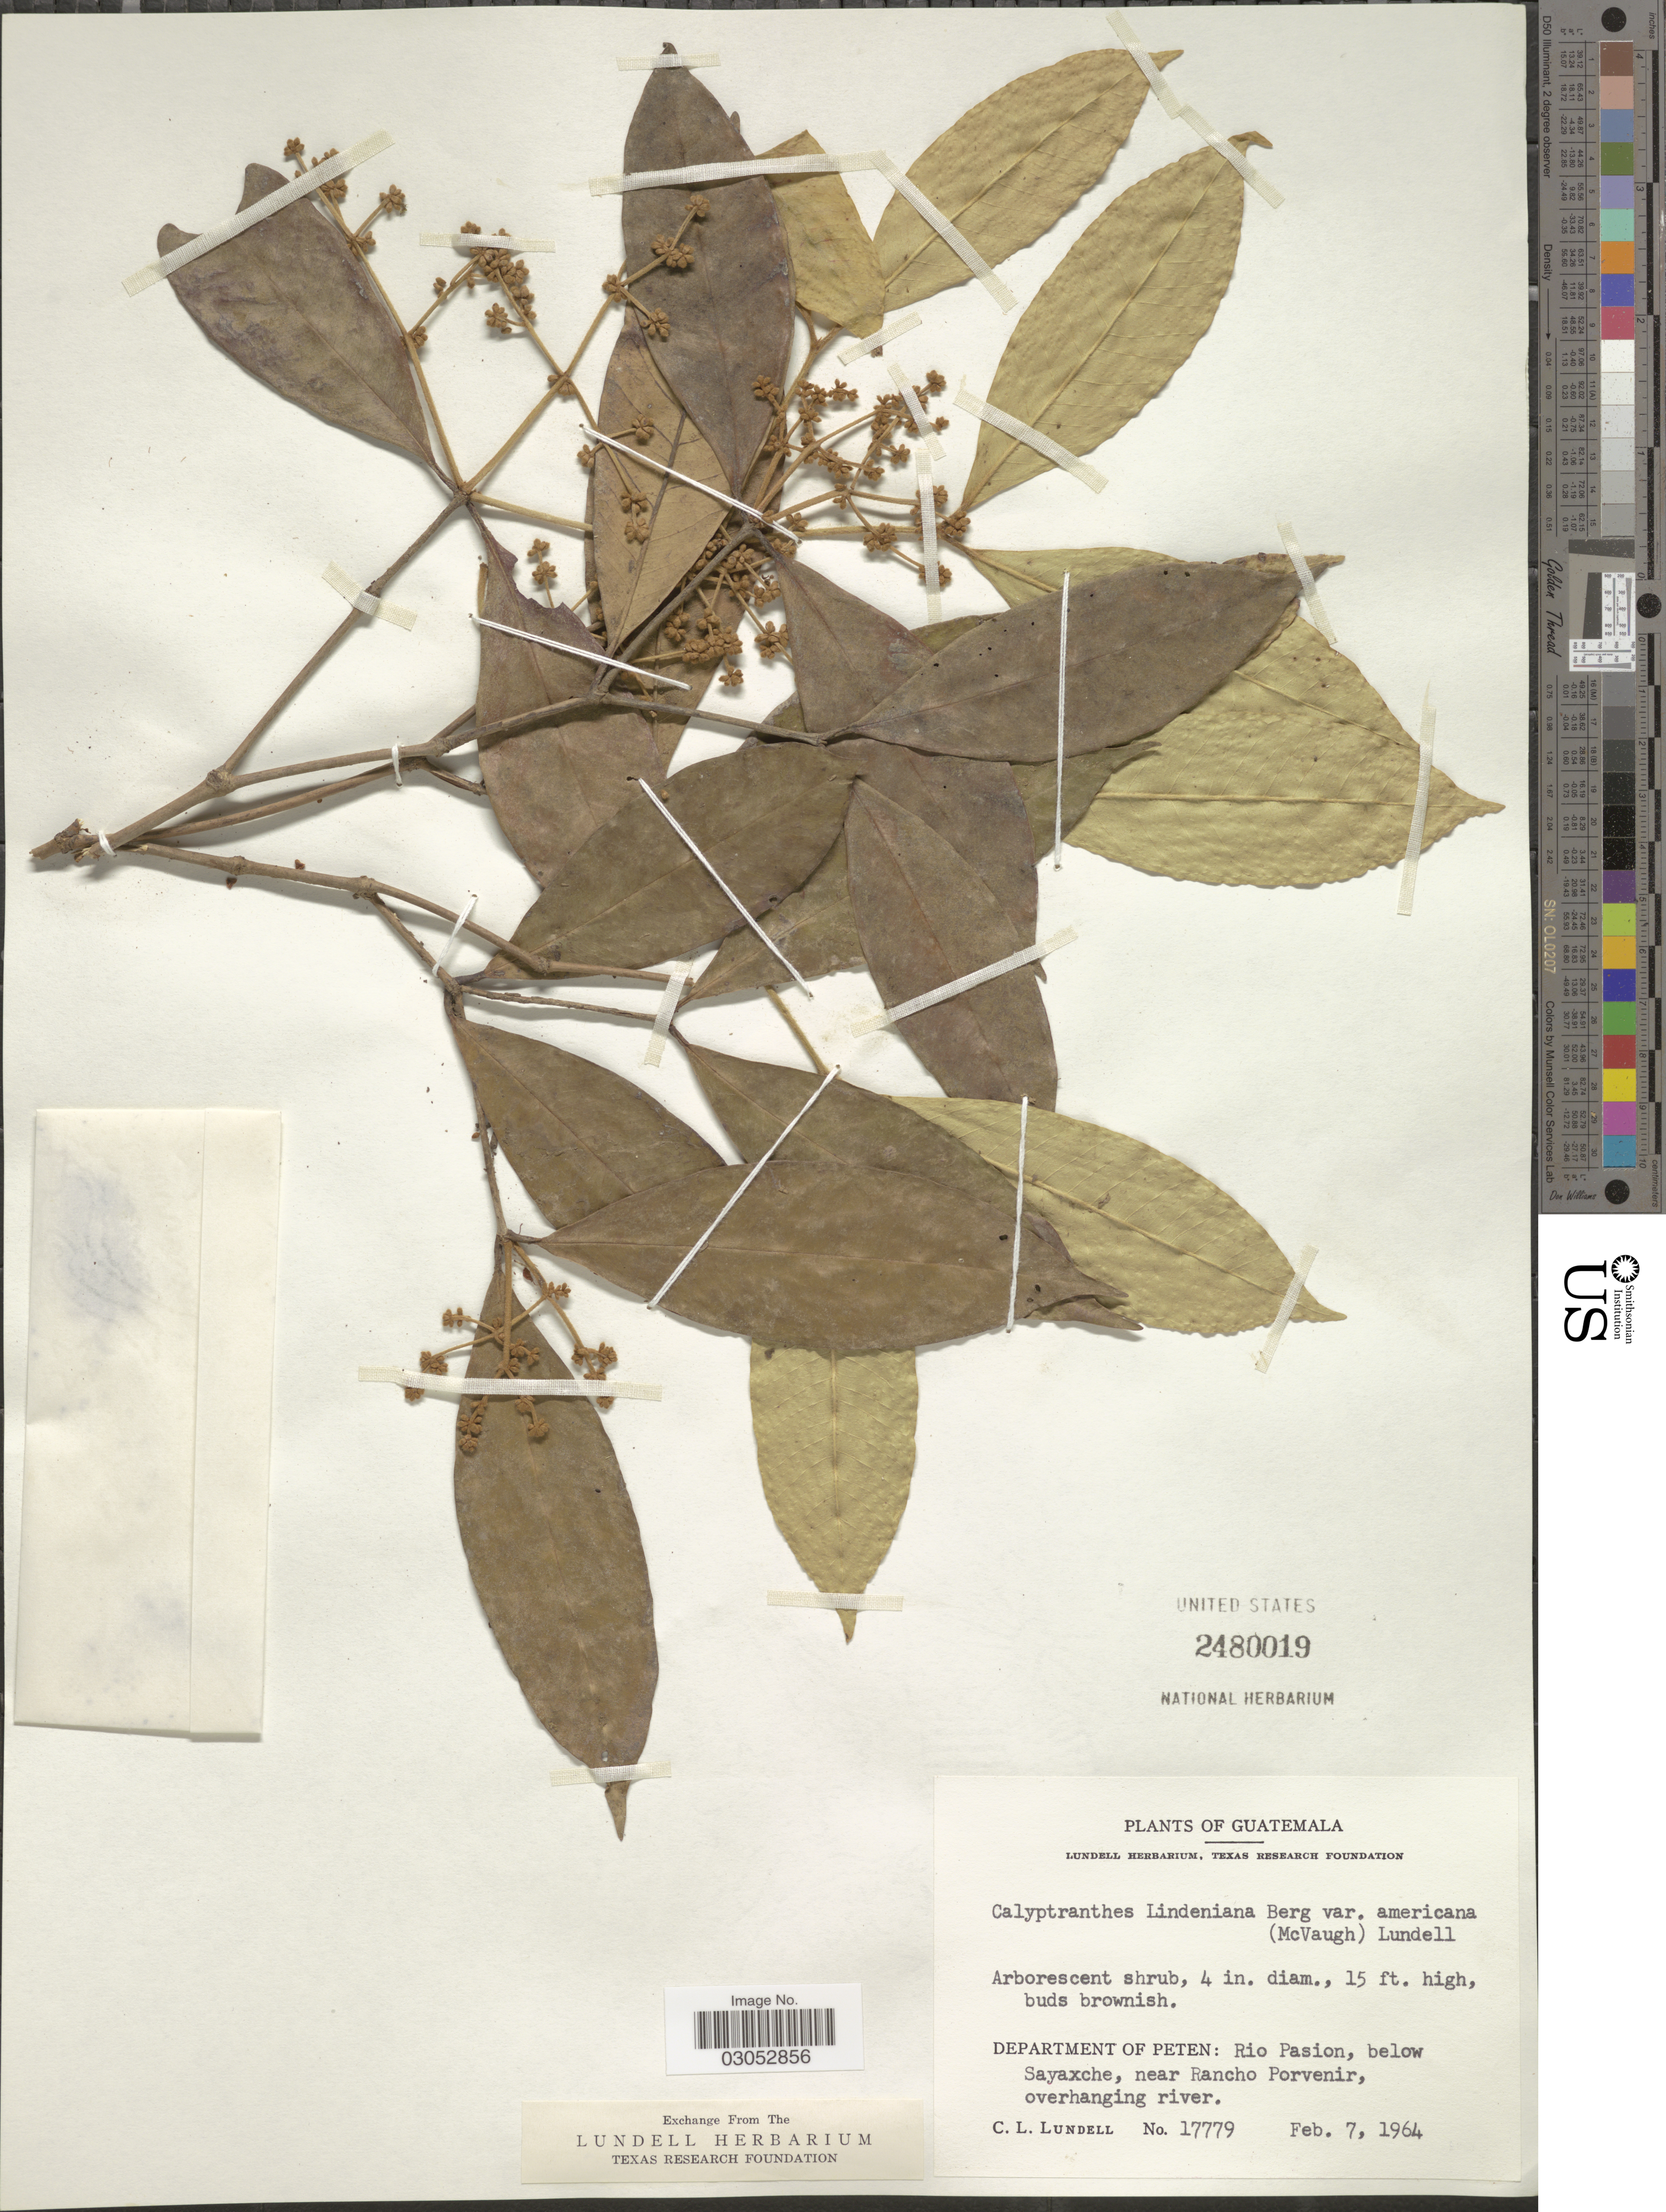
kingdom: Plantae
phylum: Tracheophyta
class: Magnoliopsida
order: Myrtales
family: Myrtaceae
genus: Myrcia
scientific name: Myrcia pendens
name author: A.R. Lourenço & Sánchez-Cháv.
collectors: C. L. Lundell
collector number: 17779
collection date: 1964-02-07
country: Guatemala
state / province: El Petén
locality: Department of Peten: Rio Pasion, below Sayaxche, near Rancho Porvenir, overhanging river.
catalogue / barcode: US 2480019